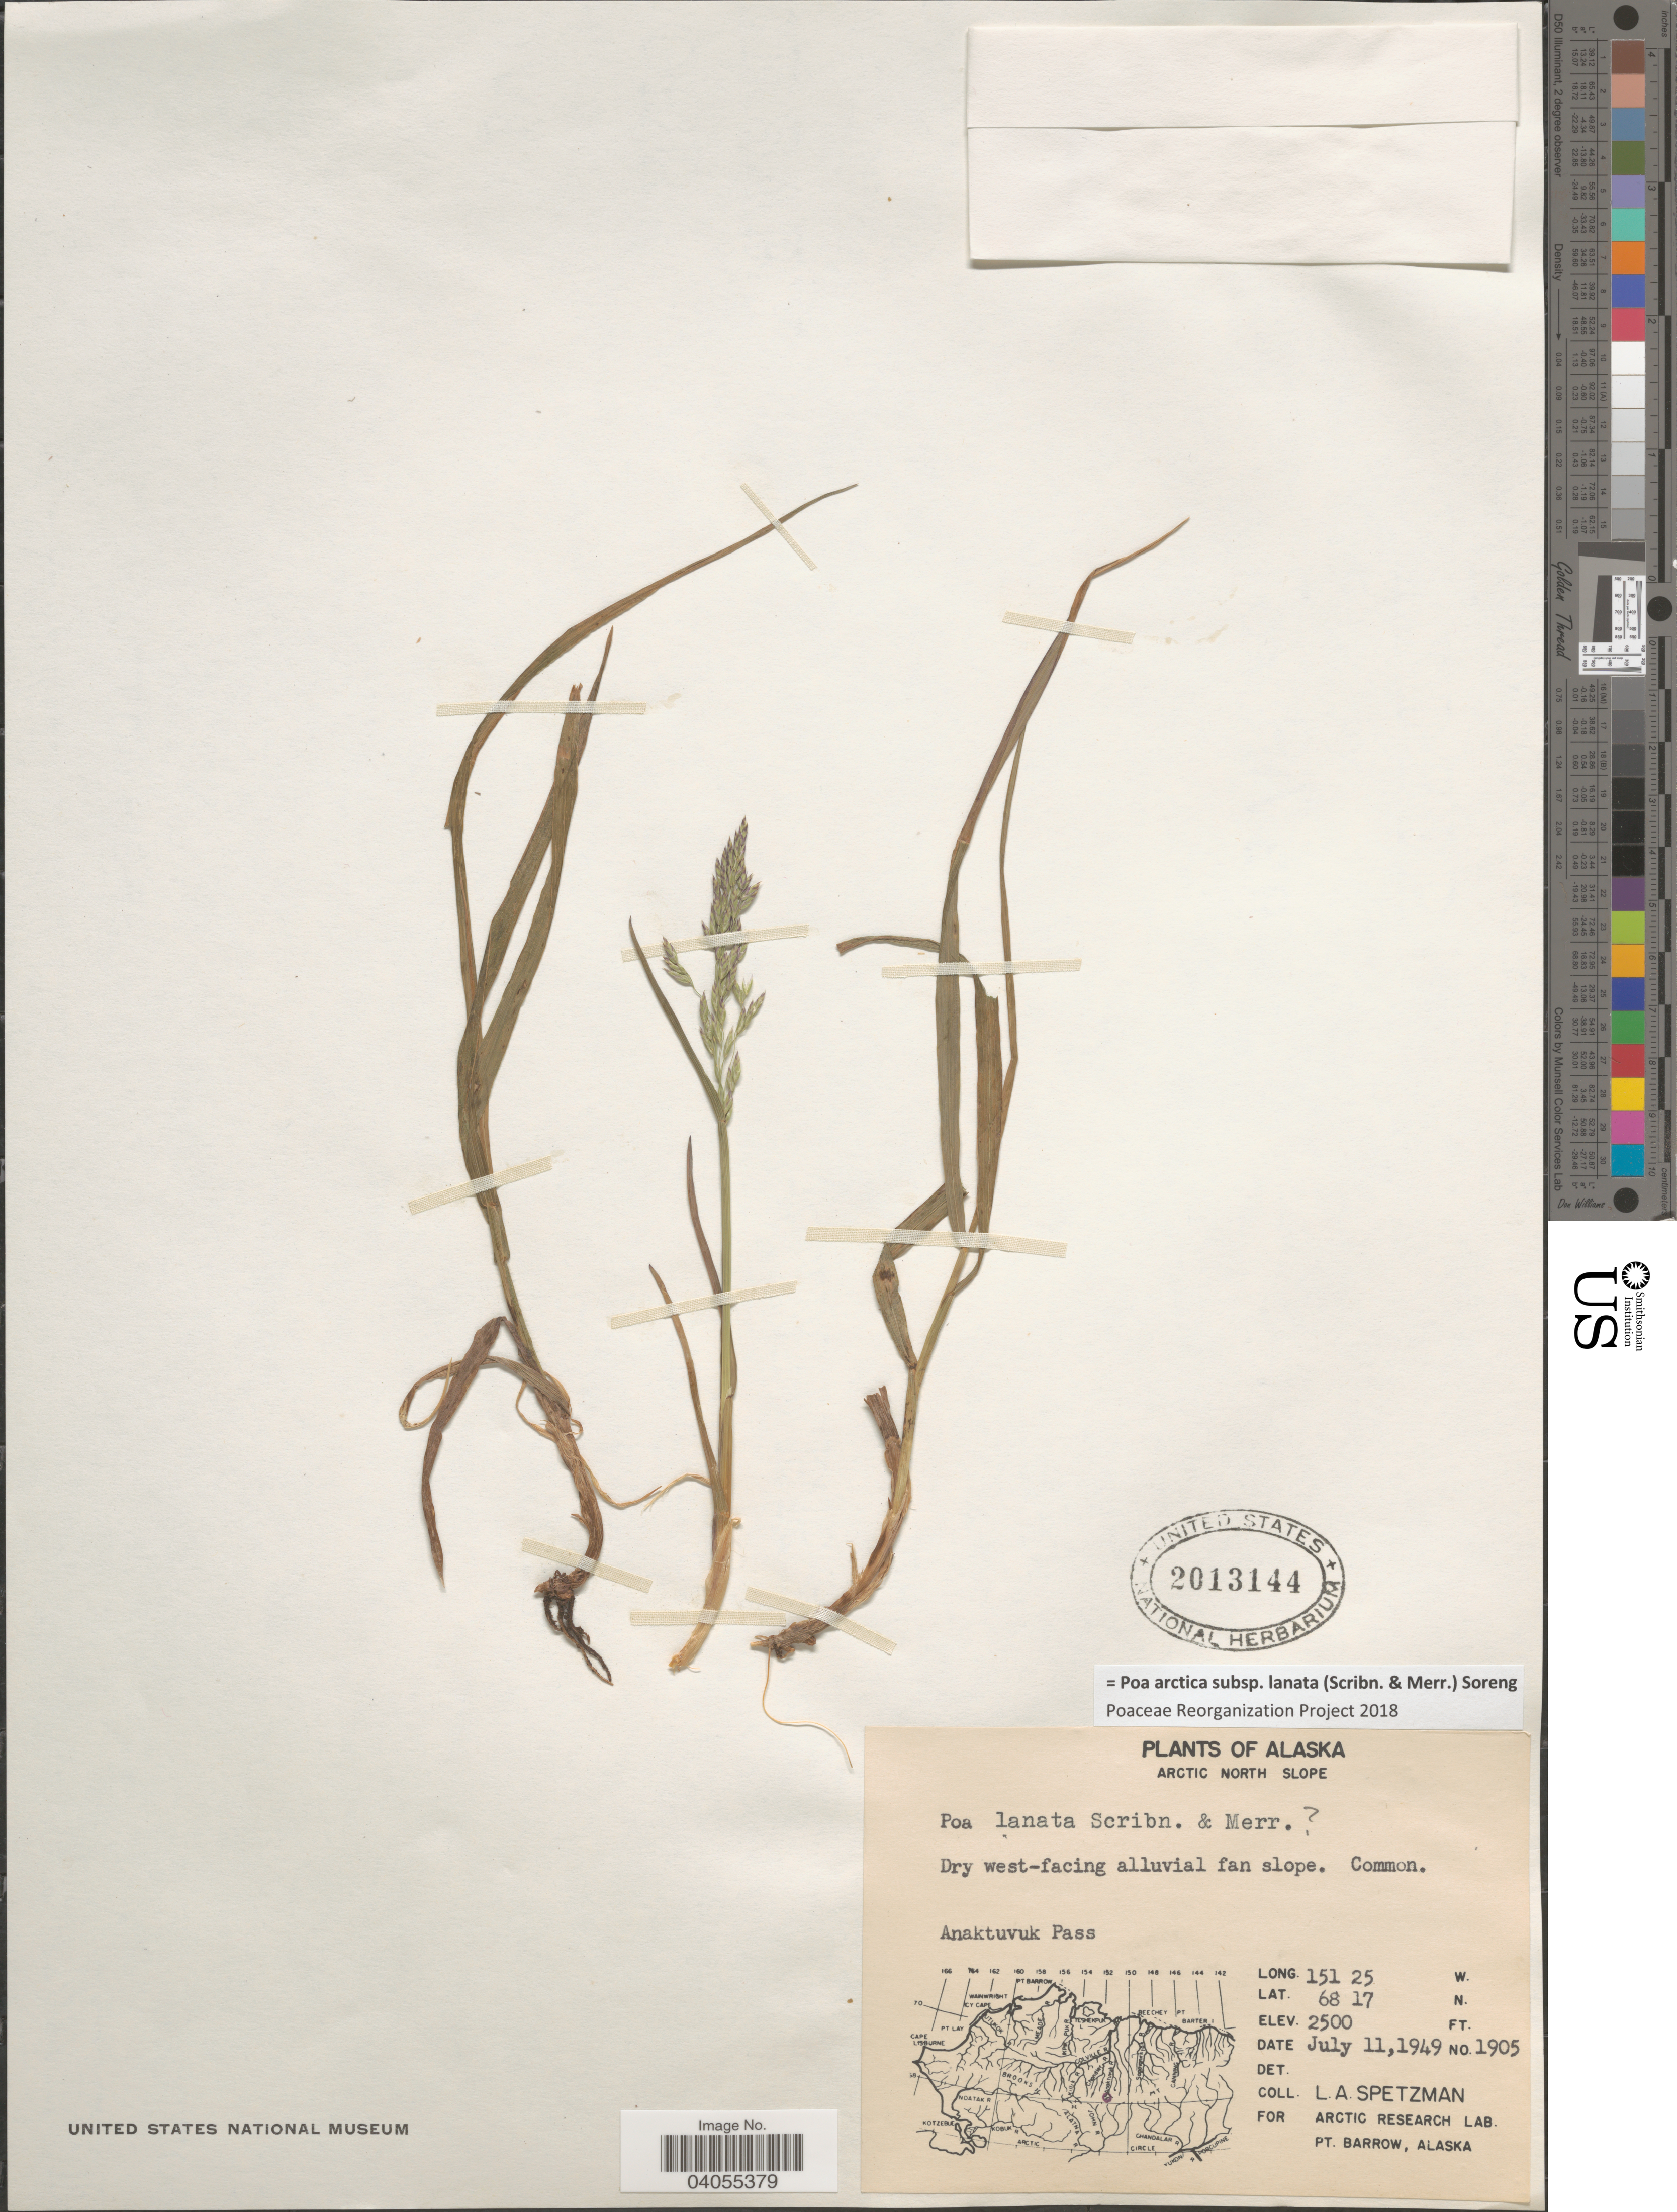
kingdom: Plantae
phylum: Tracheophyta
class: Liliopsida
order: Poales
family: Poaceae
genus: Poa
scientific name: Poa arctica subsp. lanata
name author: (Scribn. & Merr.) Soreng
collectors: L. Spetzman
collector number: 1905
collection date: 1949-07-11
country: United States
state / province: Alaska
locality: Arctic North Slope. Dry west-facing alluvial fan slope. Anaktuvuk Pass.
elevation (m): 762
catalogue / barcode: US 2013144